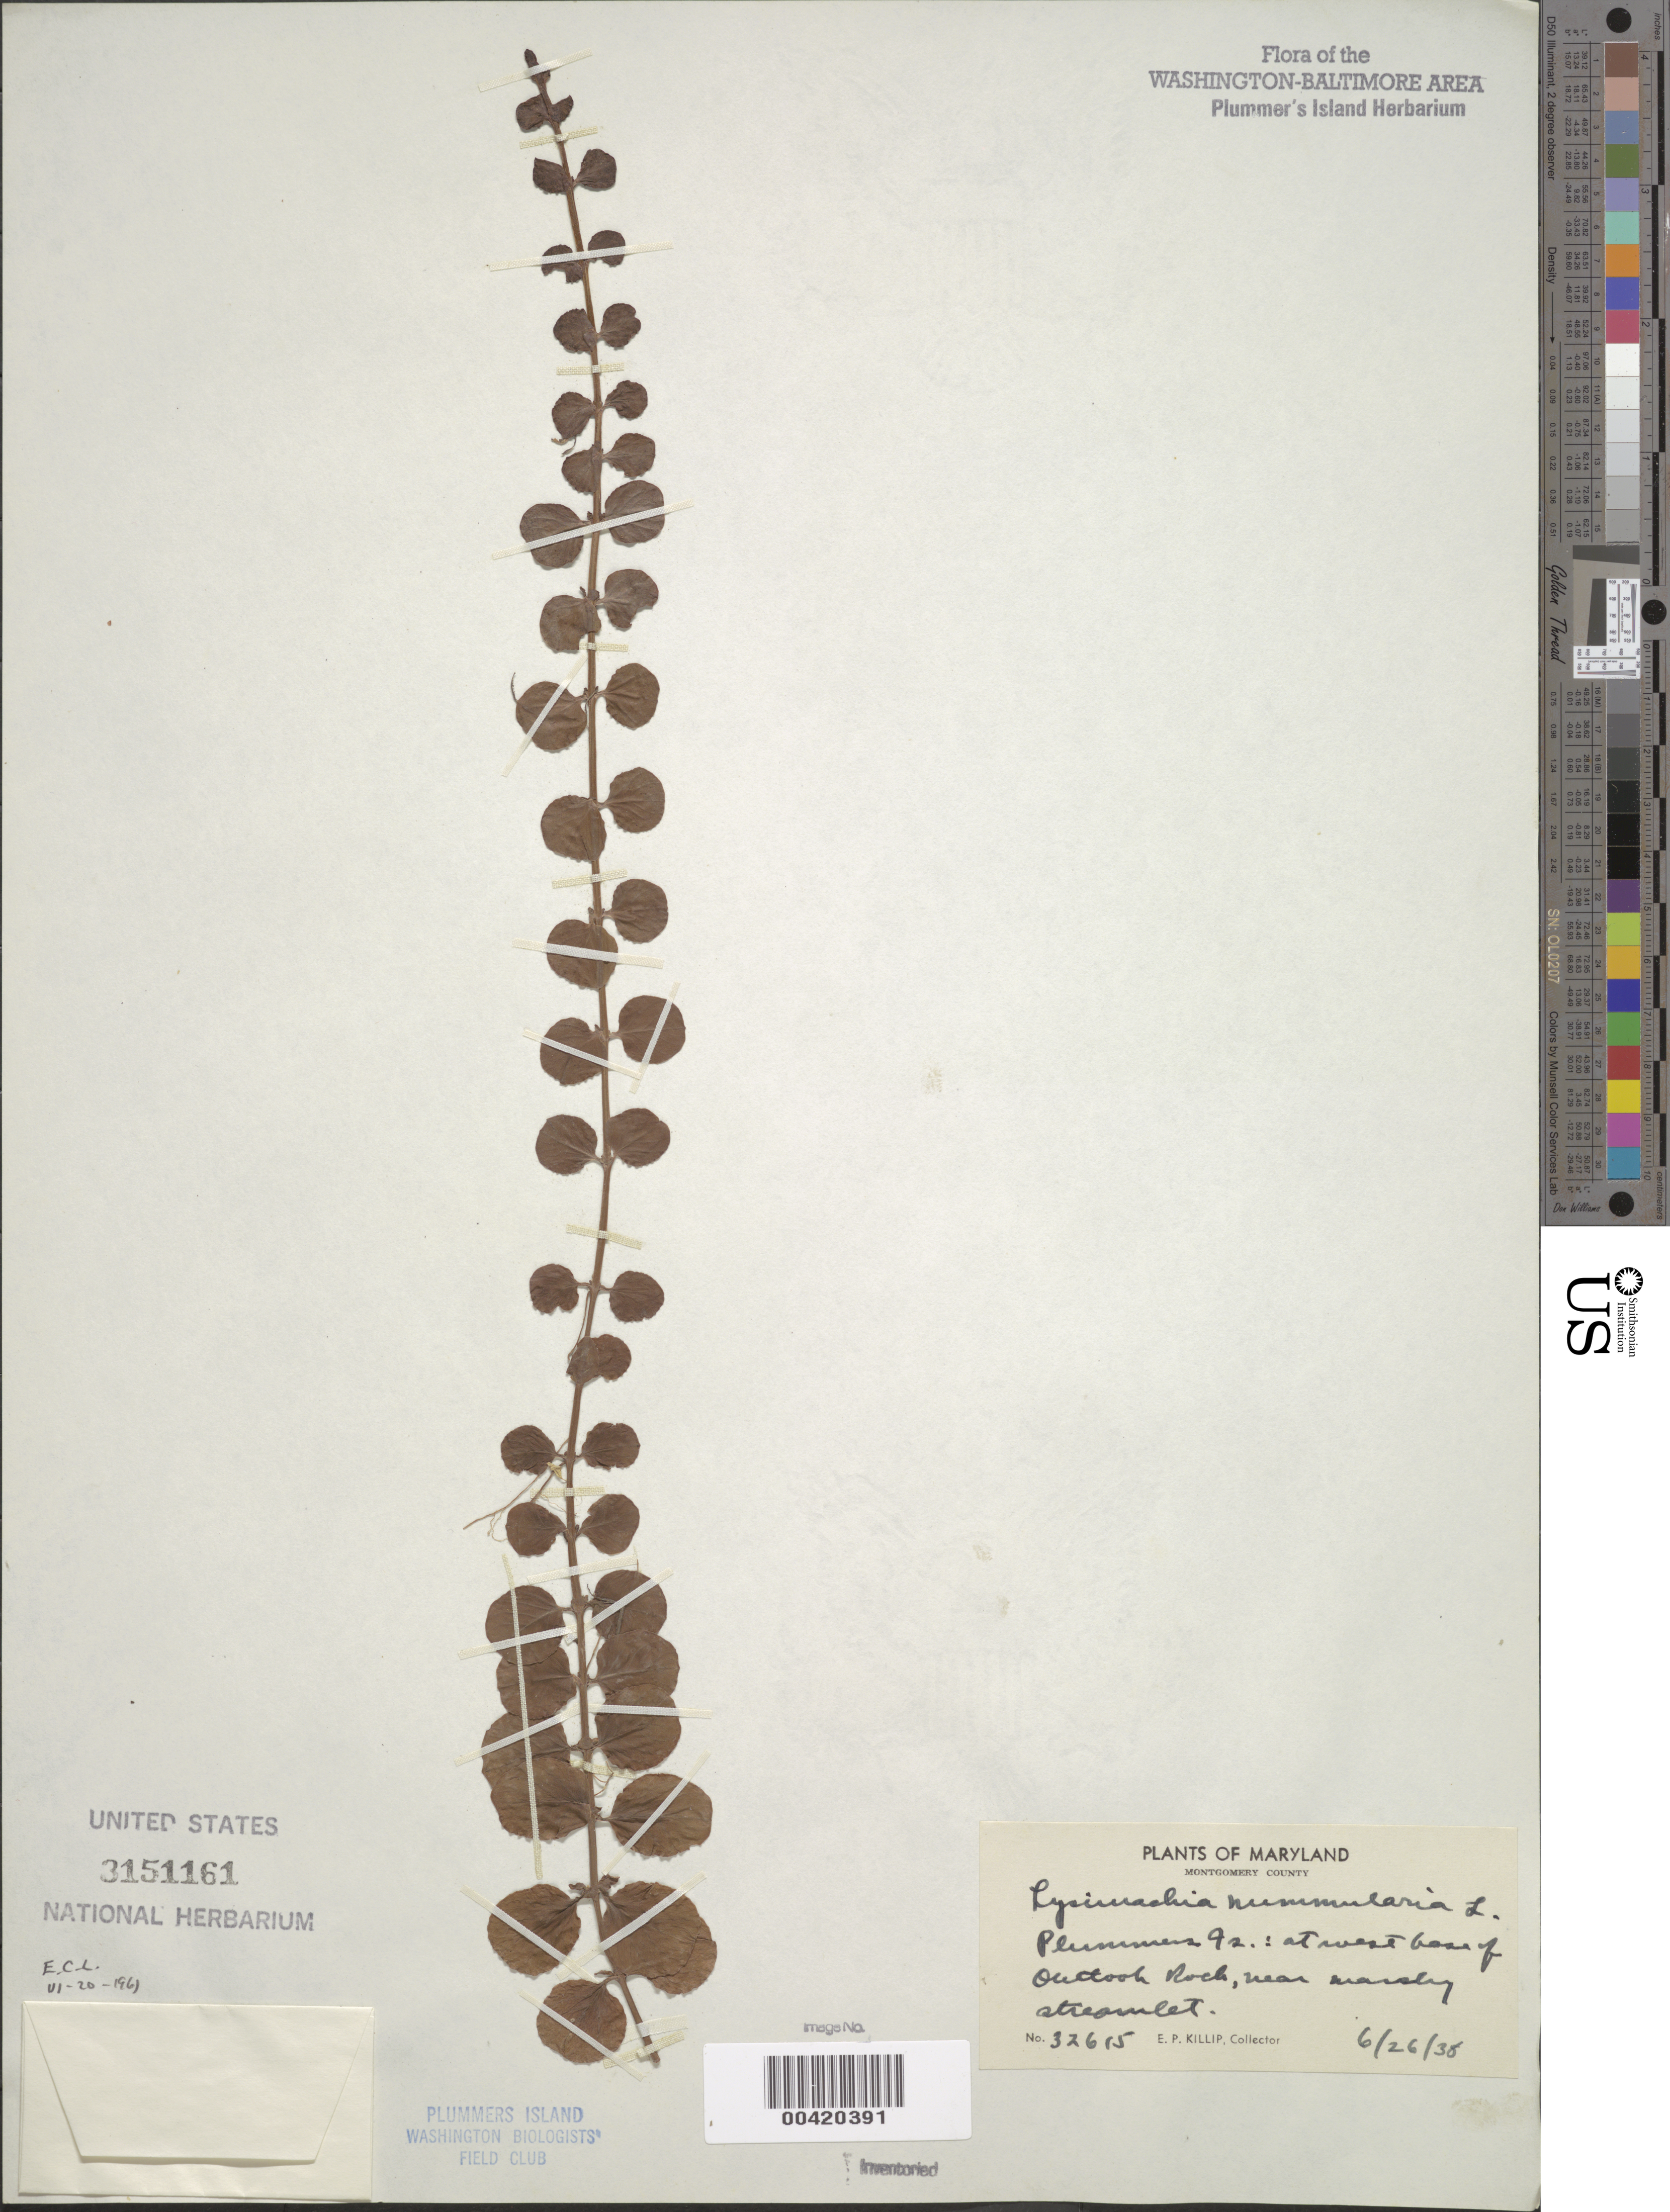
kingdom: Plantae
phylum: Tracheophyta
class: Magnoliopsida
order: Ericales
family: Primulaceae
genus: Lysimachia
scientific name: Lysimachia nummularia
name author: L.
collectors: E. P. Killip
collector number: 32615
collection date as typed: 26 Jun 1938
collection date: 1938-06-26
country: United States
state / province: Maryland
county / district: Montgomery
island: Plummers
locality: Plummer's Island; at west base of Outlook Rock C. & O. Canal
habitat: Near marshy streamlet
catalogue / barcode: US 3151161